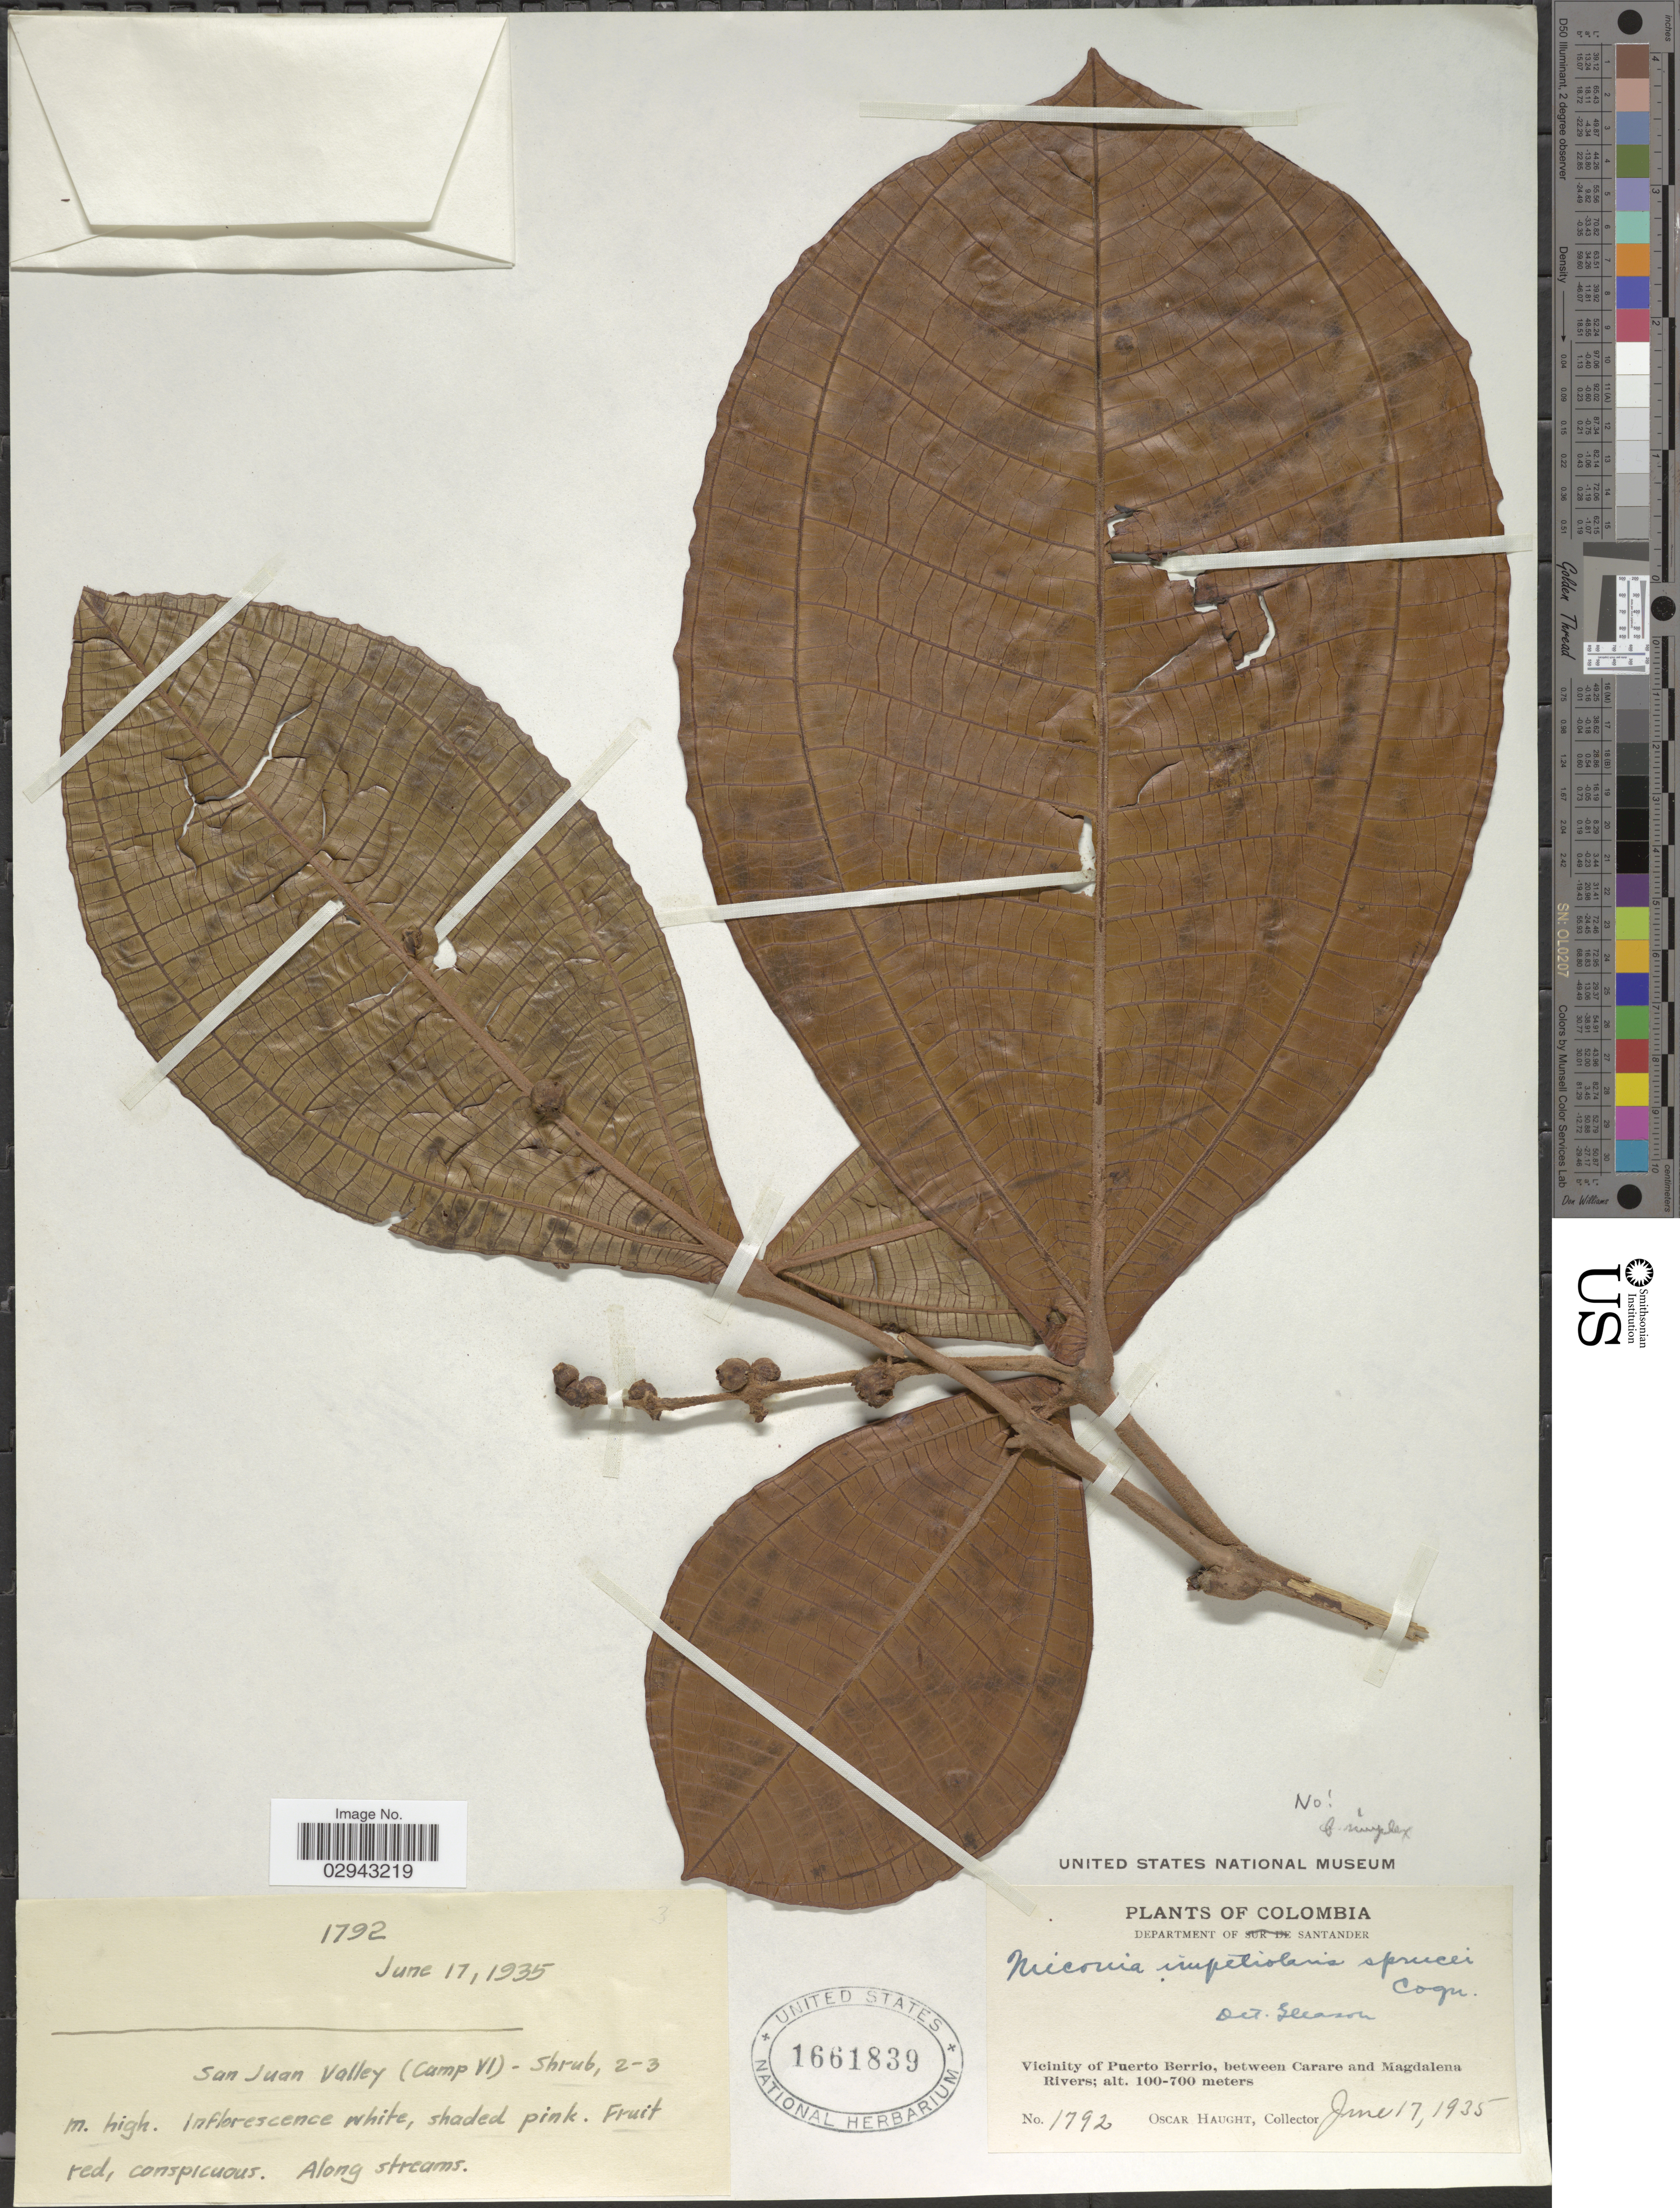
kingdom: Plantae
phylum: Tracheophyta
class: Magnoliopsida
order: Myrtales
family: Melastomataceae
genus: Miconia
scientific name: Miconia simplex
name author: Triana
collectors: O. L. Haught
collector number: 1792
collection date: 1935-06-17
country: Colombia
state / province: Santander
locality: Department of Santander. Vicinity of Puerto Berrio, between Carare and Magdalena Rivers. San Juan Valley (Camp VI). Along streams.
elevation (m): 100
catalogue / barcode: US 1661839